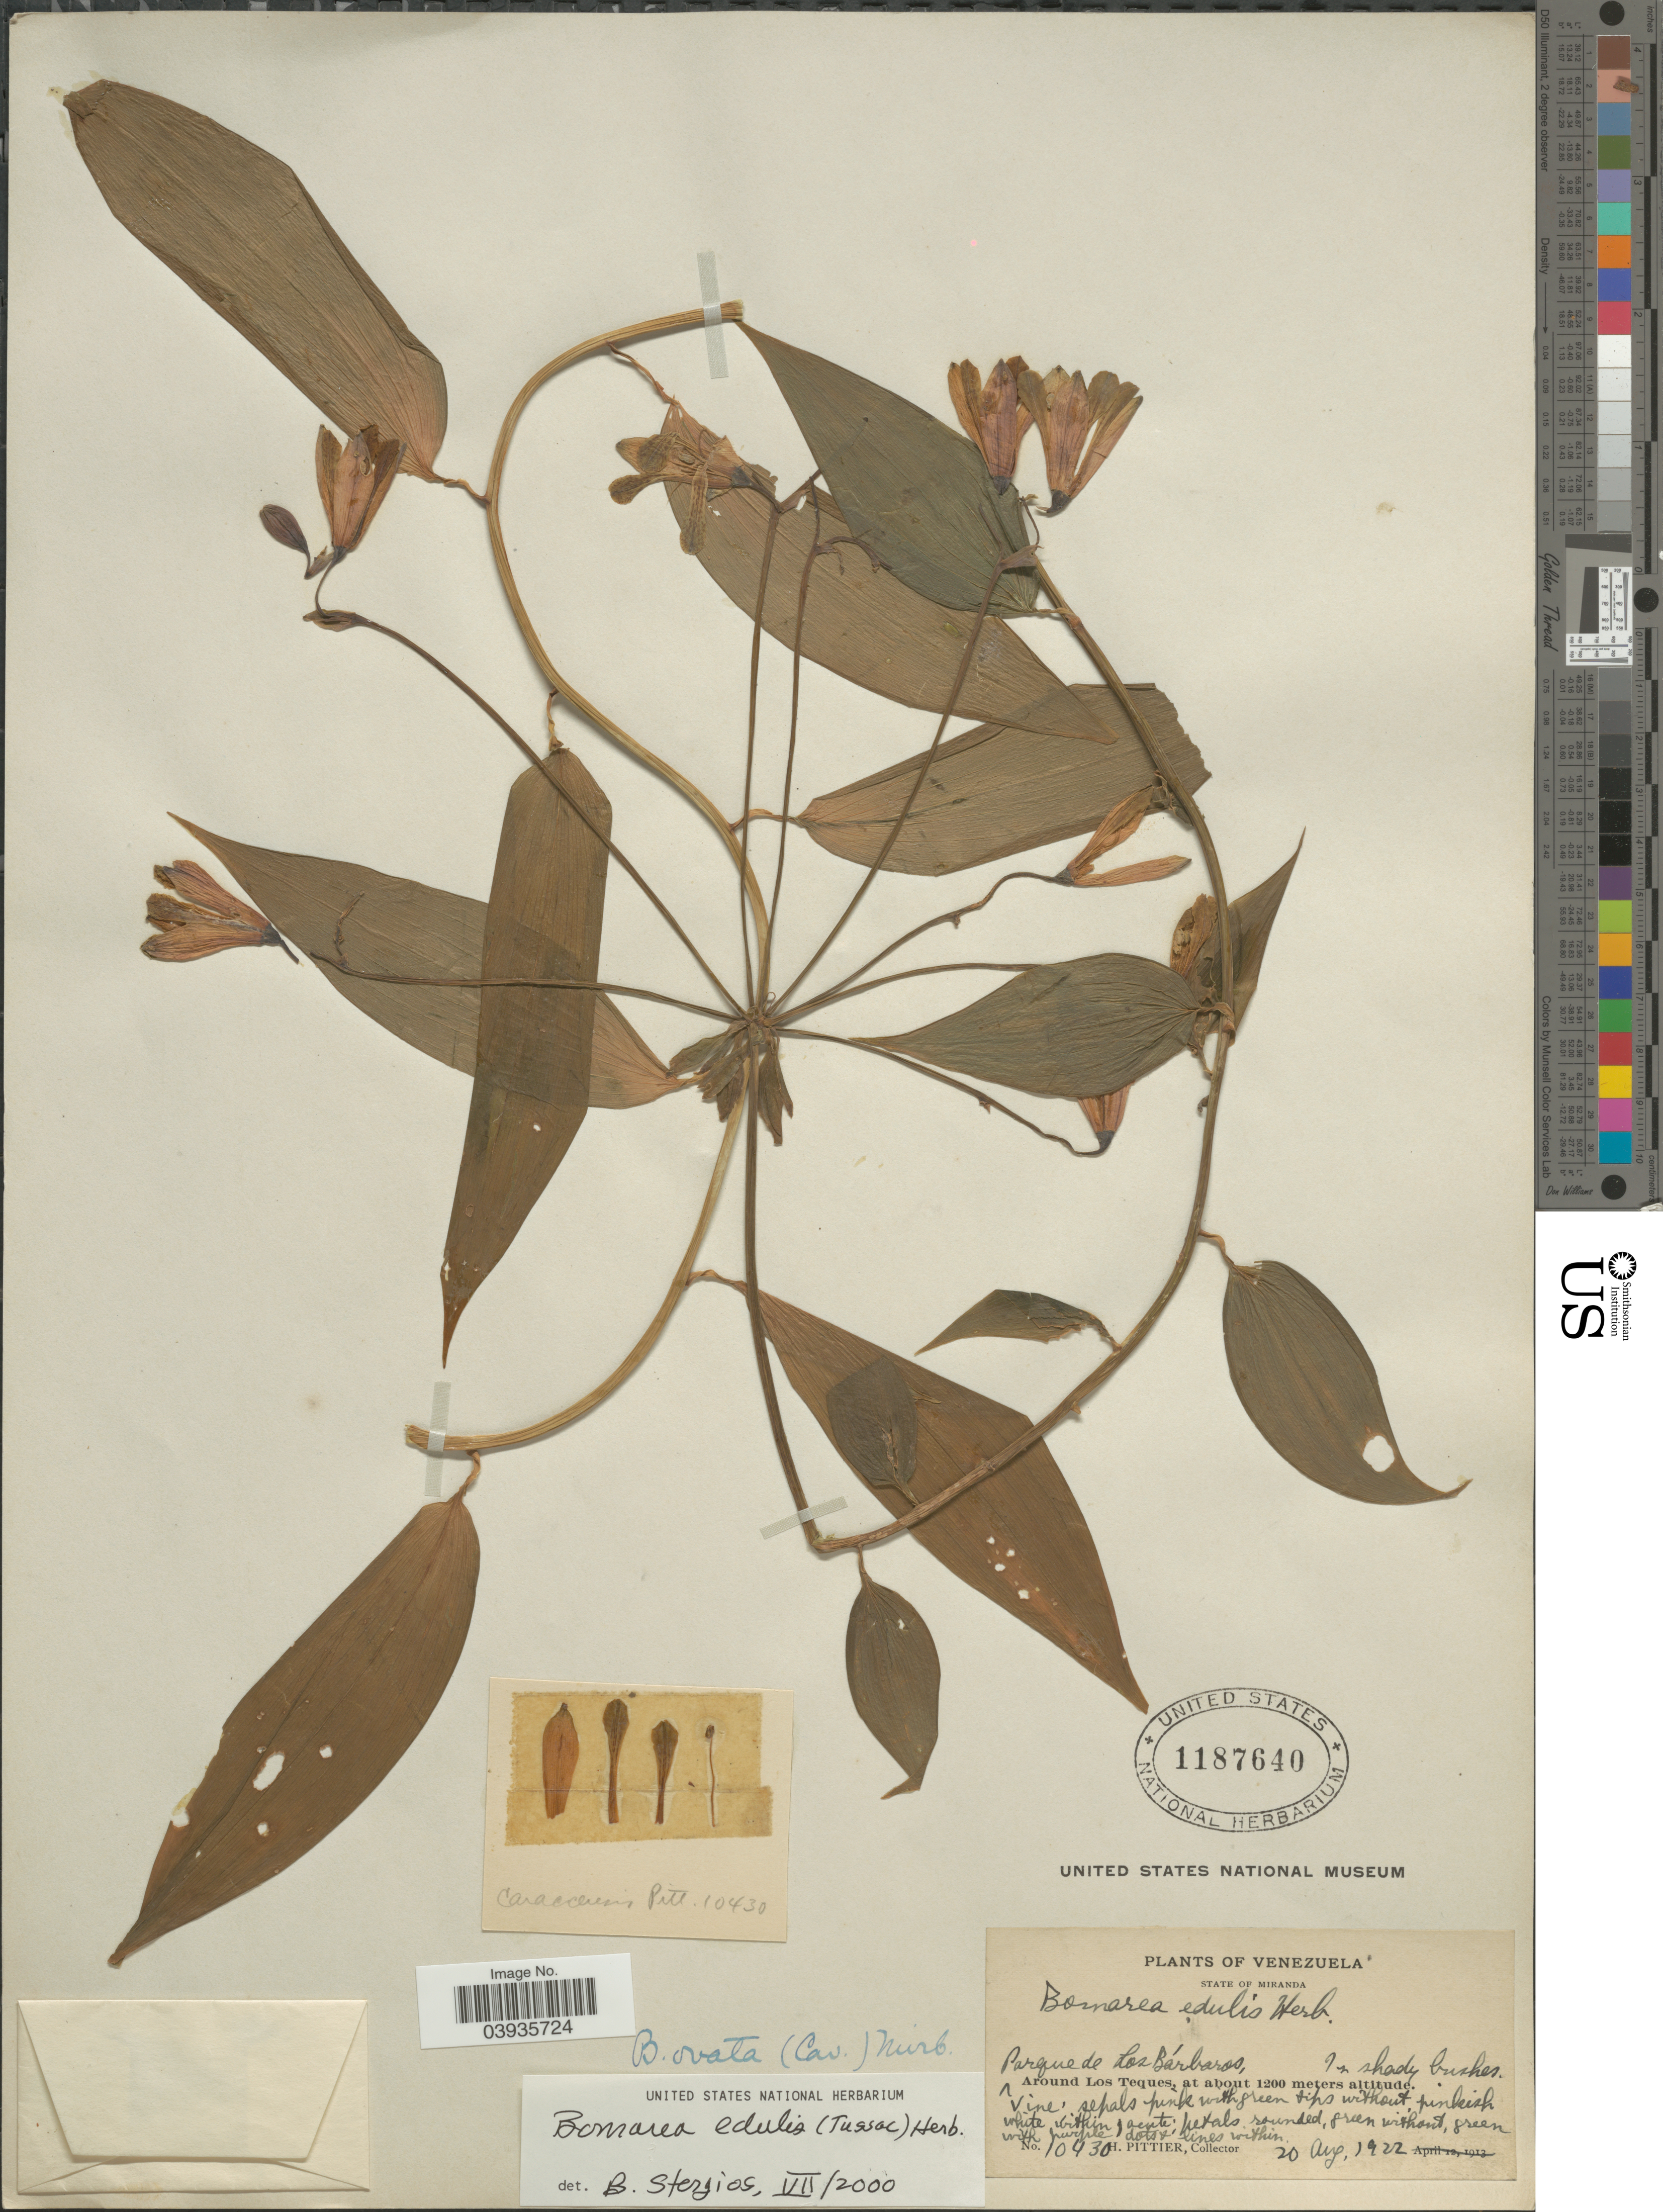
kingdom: Plantae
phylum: Tracheophyta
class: Liliopsida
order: Liliales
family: Alstroemeriaceae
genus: Bomarea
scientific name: Bomarea edulis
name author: (Tussac) Herb.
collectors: H. F. Pittier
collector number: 10430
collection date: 1922-08-20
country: Venezuela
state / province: Miranda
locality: Parque de Los Bárbaros, Around Los Teques.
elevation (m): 1200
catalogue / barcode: US 1187640